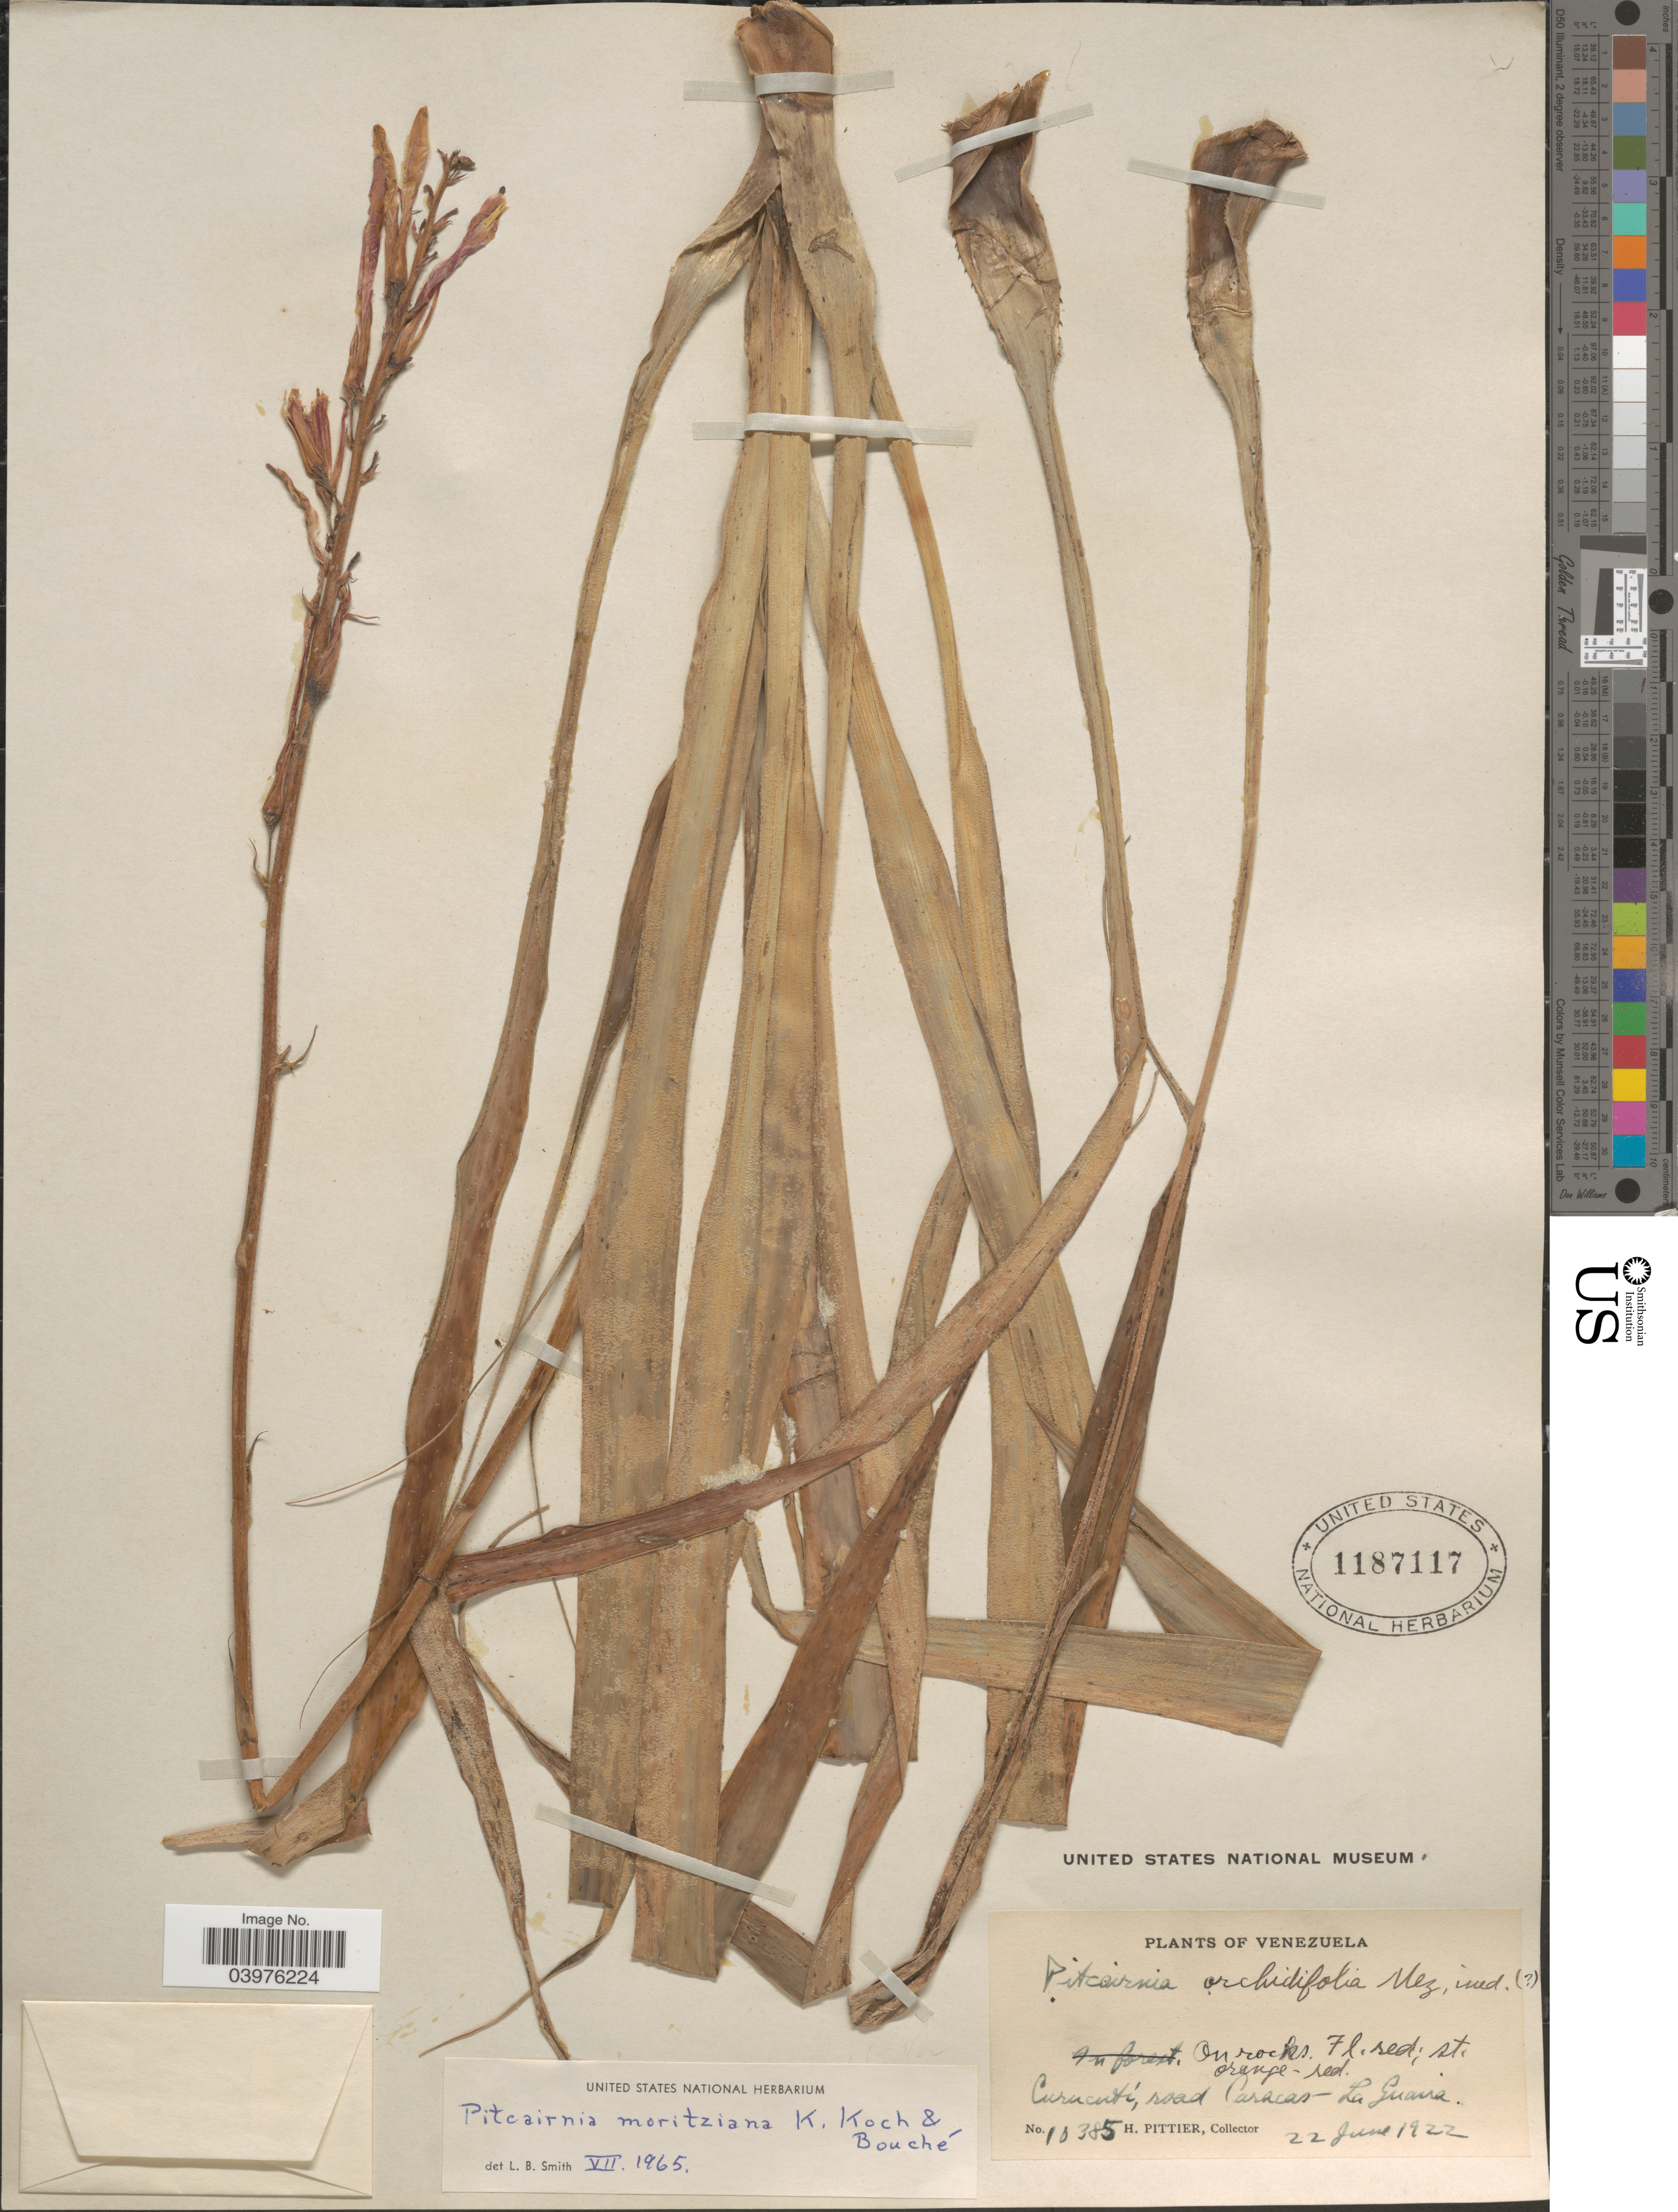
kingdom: Plantae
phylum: Tracheophyta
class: Liliopsida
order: Poales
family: Bromeliaceae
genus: Pitcairnia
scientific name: Pitcairnia moritziana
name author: K. Koch & C.D. Bouché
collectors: H. F. Pittier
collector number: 10385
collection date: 1922-06-22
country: Venezuela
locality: Curucutí, road Caracas - La Guaira.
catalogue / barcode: US 1187117